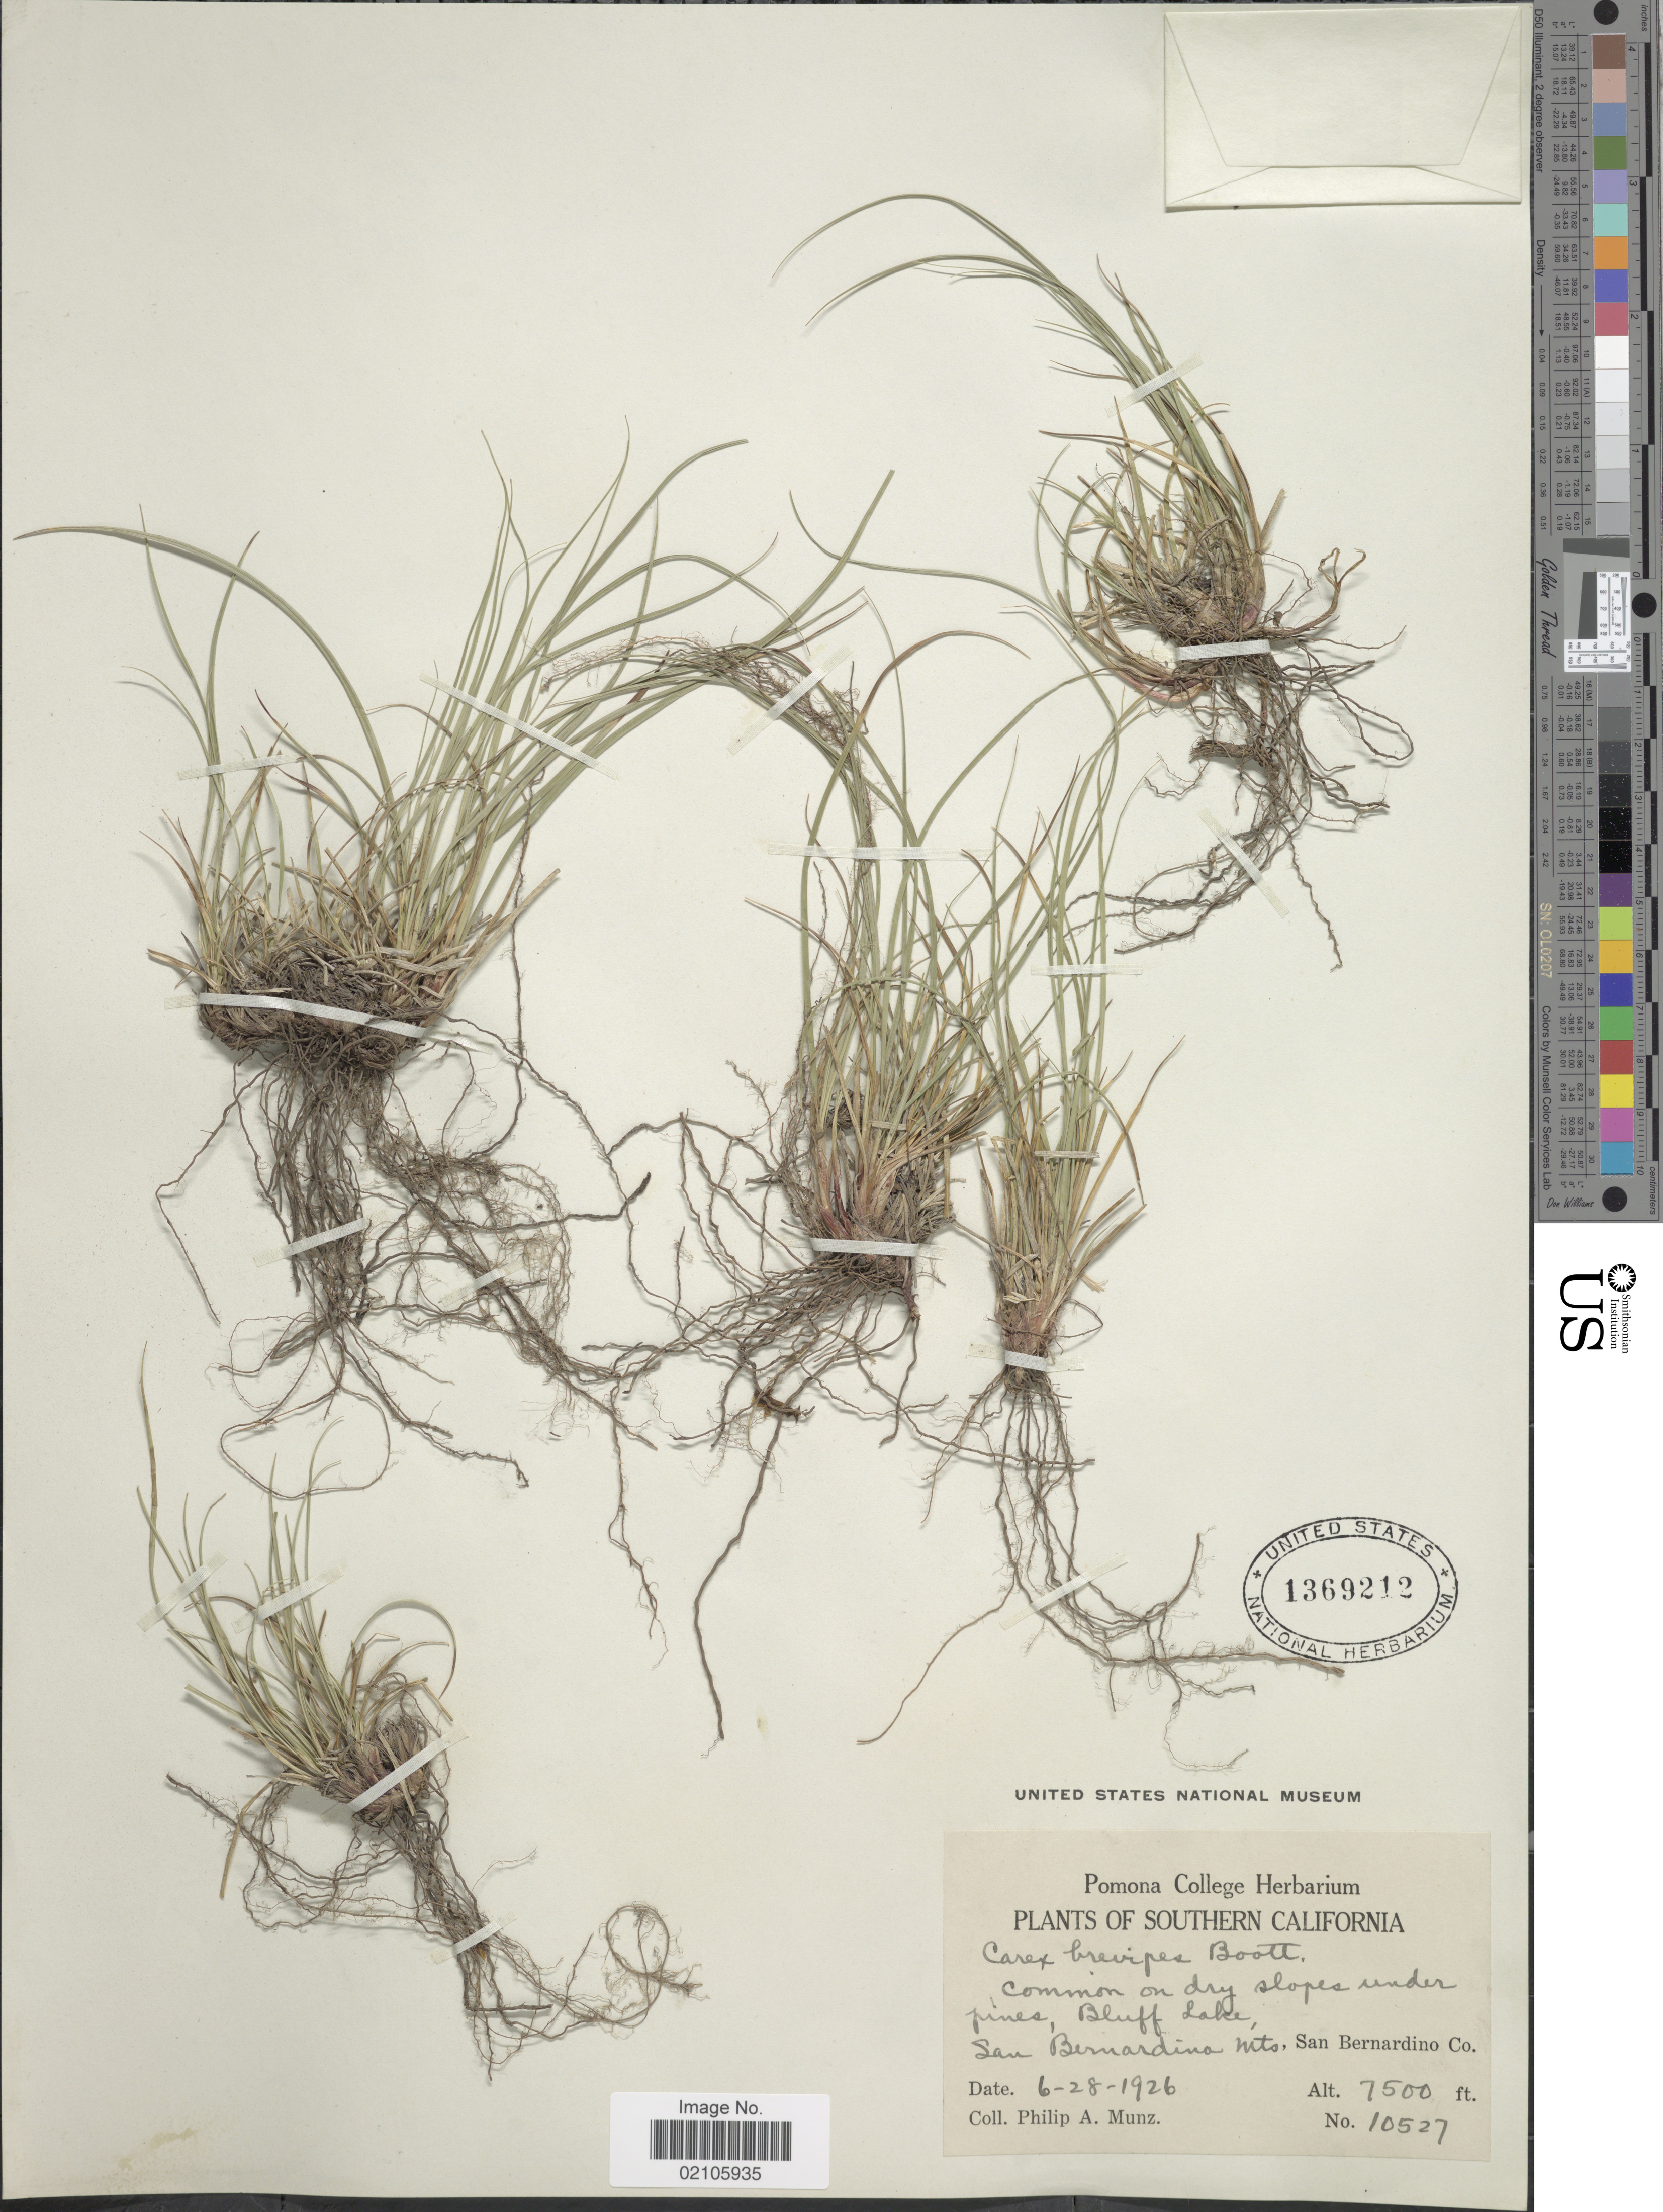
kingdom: Plantae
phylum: Tracheophyta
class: Liliopsida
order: Poales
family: Cyperaceae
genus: Carex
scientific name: Carex rossii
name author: Boott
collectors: P. A. Munz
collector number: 10527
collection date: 1926-06-28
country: United States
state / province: California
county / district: San Bernardino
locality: Southern California, San Bernardino Mts., San Bernardino Co. Bluff Lake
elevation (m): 2286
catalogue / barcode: US 1369212